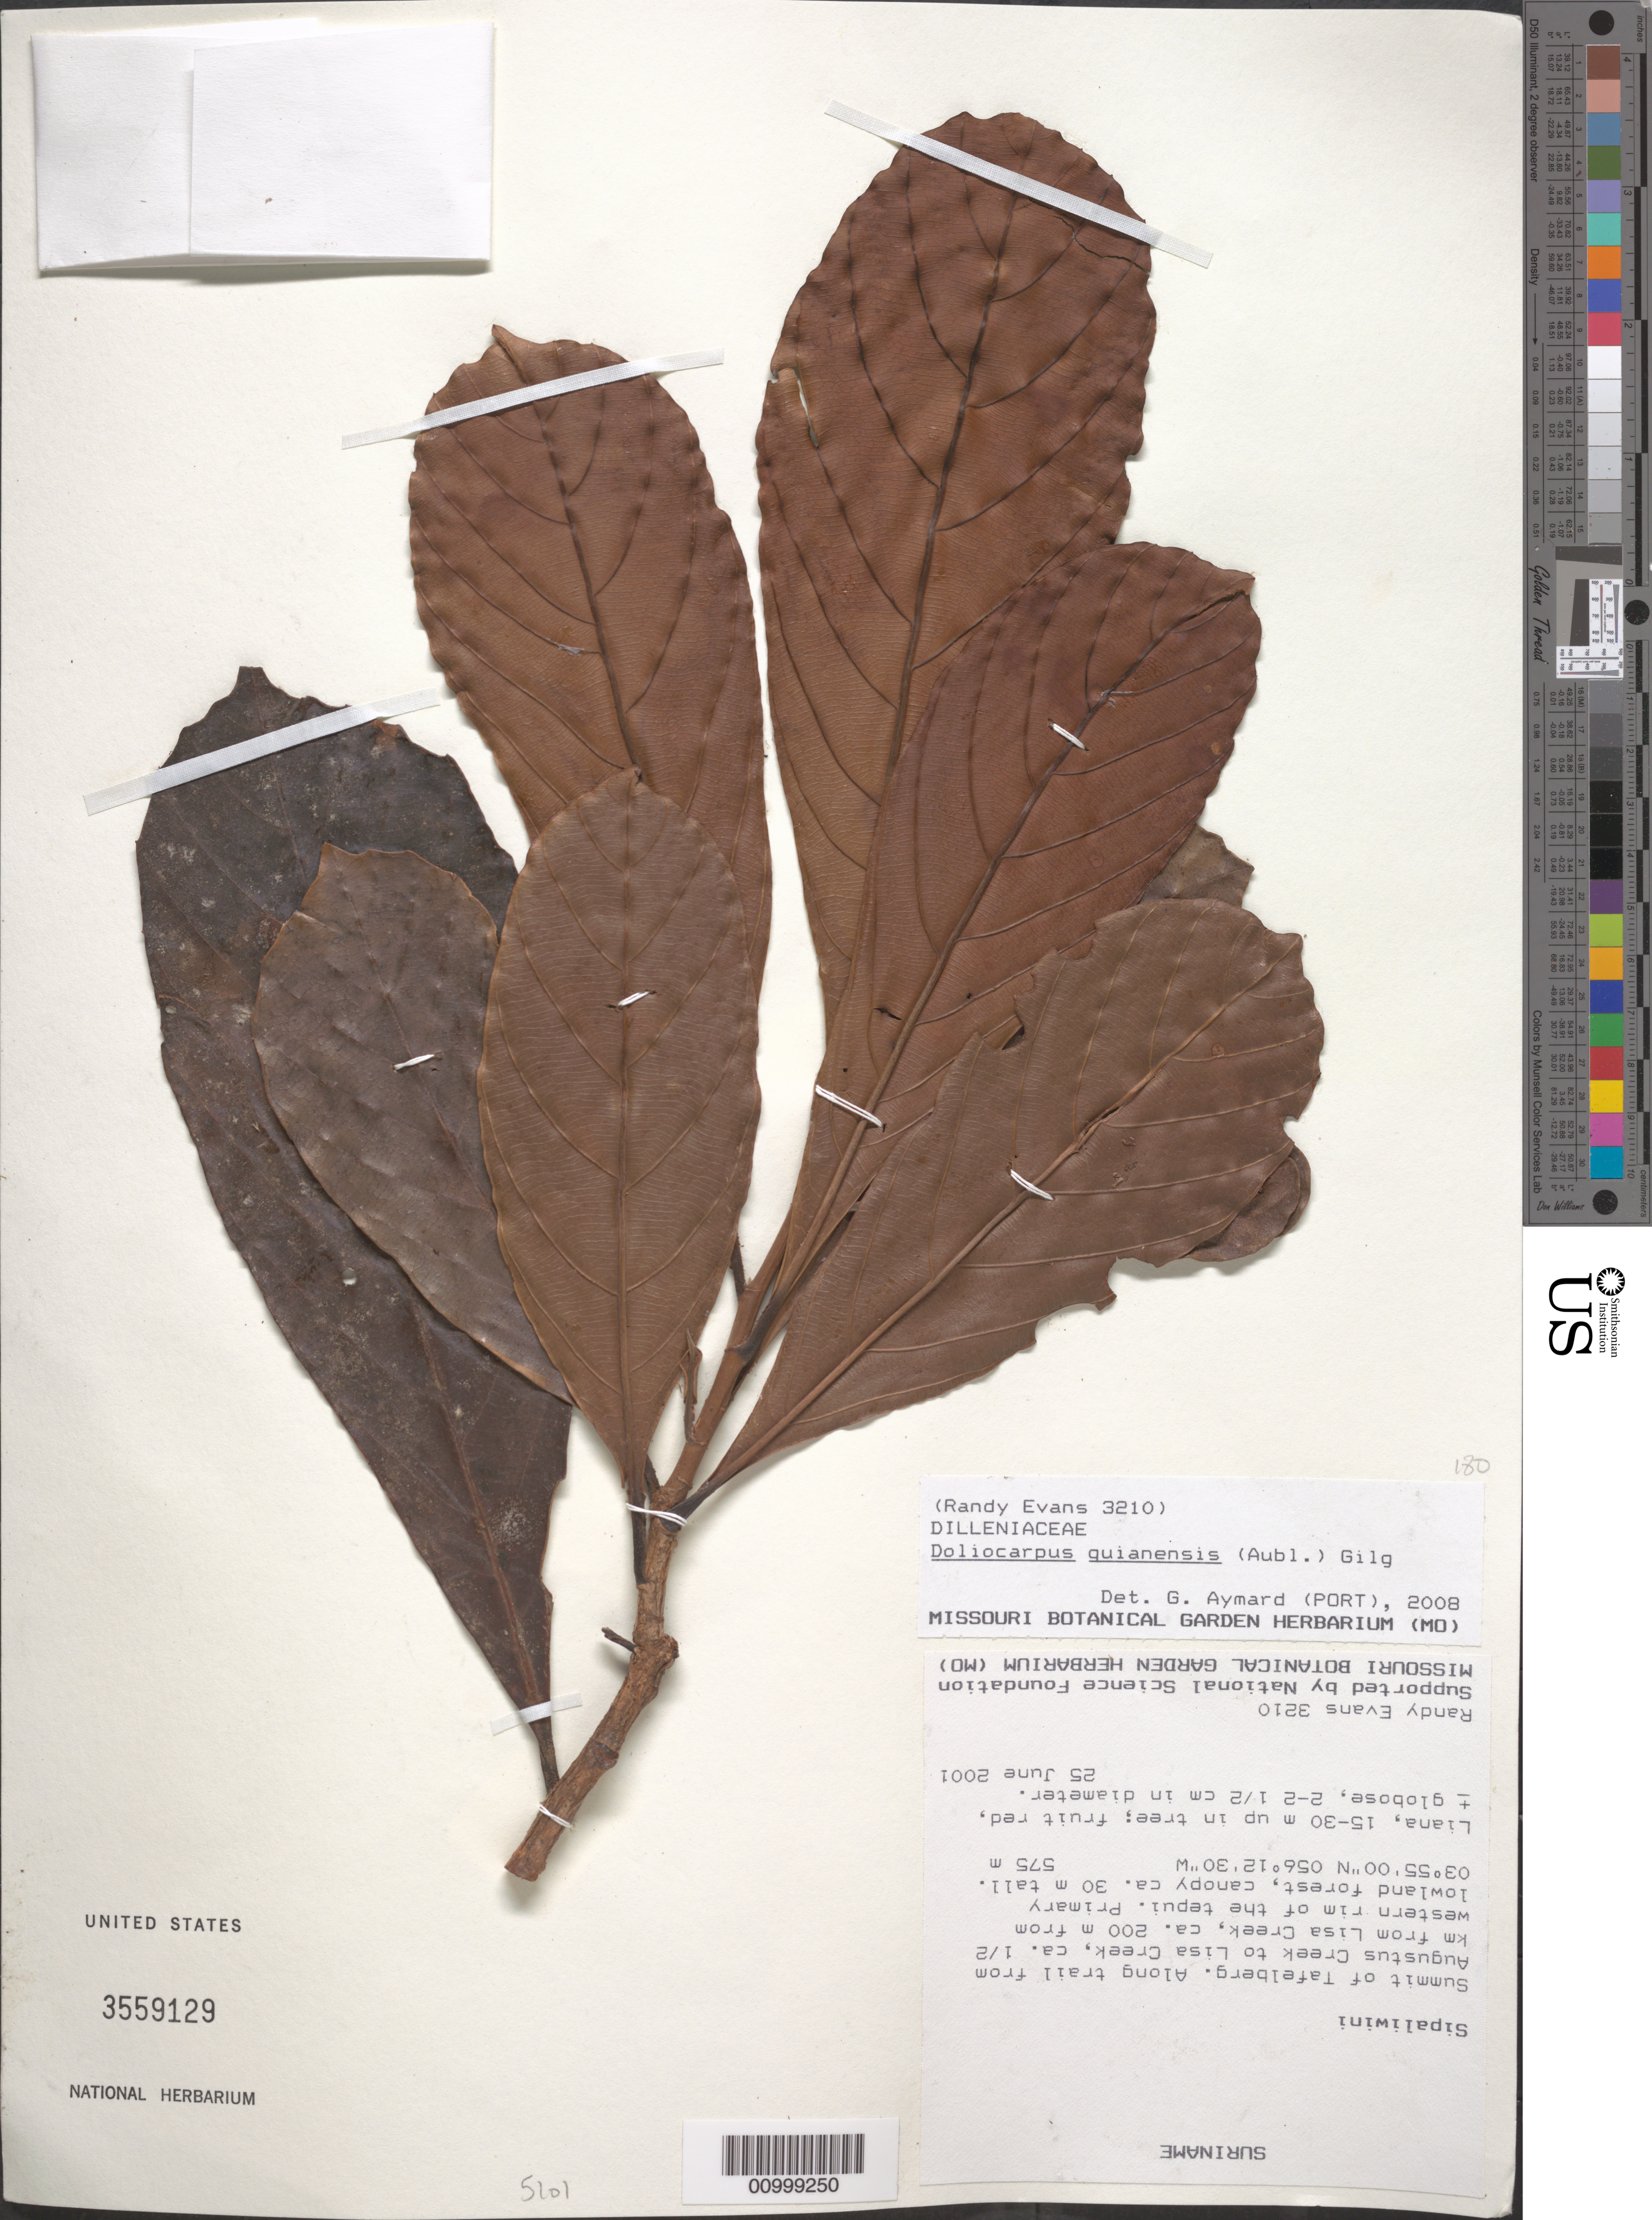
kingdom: Plantae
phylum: Tracheophyta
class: Magnoliopsida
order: Dilleniales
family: Dilleniaceae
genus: Doliocarpus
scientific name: Doliocarpus guianensis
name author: (Aubl.) Gilg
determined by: Aymard C., G. A., (PORT), Univ. Nac. Exp. de los Llanos Ezequiel Zamora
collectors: R. Evans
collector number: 3210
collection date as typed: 25-Jun-01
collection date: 2001-06-25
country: Suriname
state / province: Sipaliwini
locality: Tafelberg (Table Mountain), summit, trail from Augustus Creek to Lisa Creek, ca. 0.5 km from Lisa Creek, ca. 200 m from western rim of tepuí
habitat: Primary lowland forest, canopy ca. 30m tall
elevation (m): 575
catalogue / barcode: US 3559129